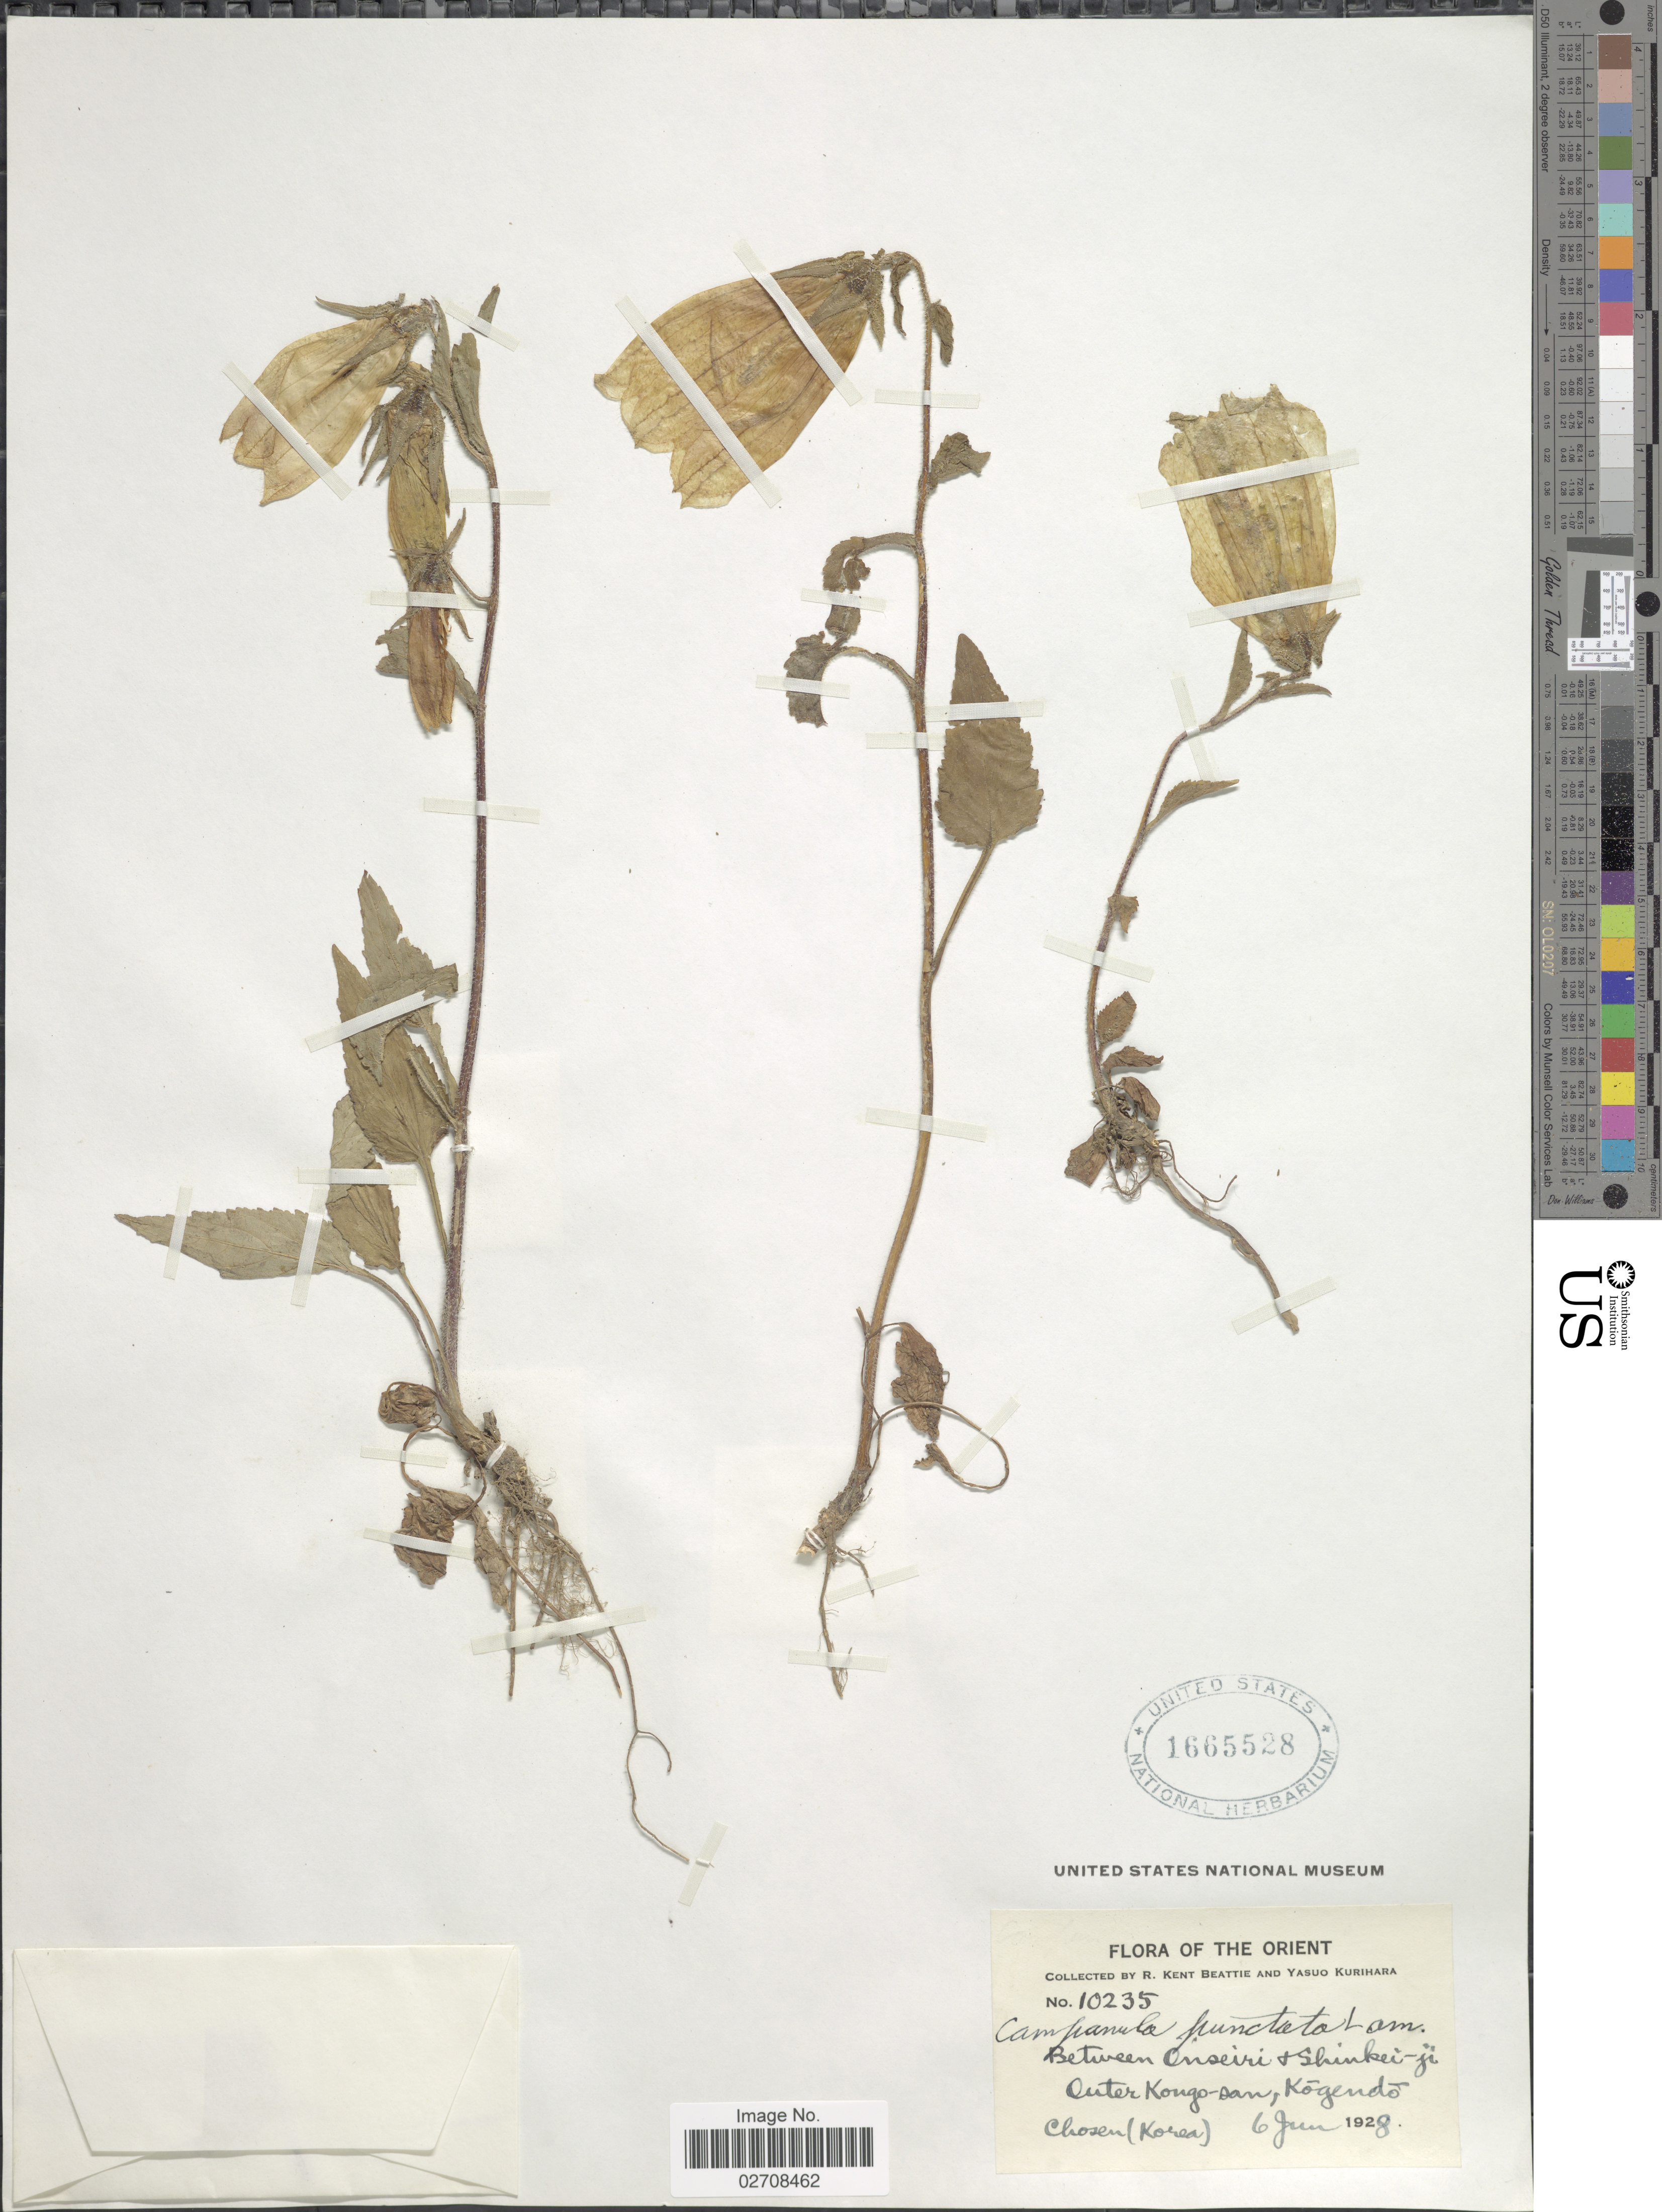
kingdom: Plantae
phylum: Tracheophyta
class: Magnoliopsida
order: Asterales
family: Campanulaceae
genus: Campanula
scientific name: Campanula punctata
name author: Lam.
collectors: R. K. Beattie & Y. Kurihara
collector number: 10235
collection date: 1928-06-06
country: North Korea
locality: Orient. Between Onseiri + Shinkei-ji Outer Kongo-san, Kogendo Chosen (Korea)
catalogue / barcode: US 1665528